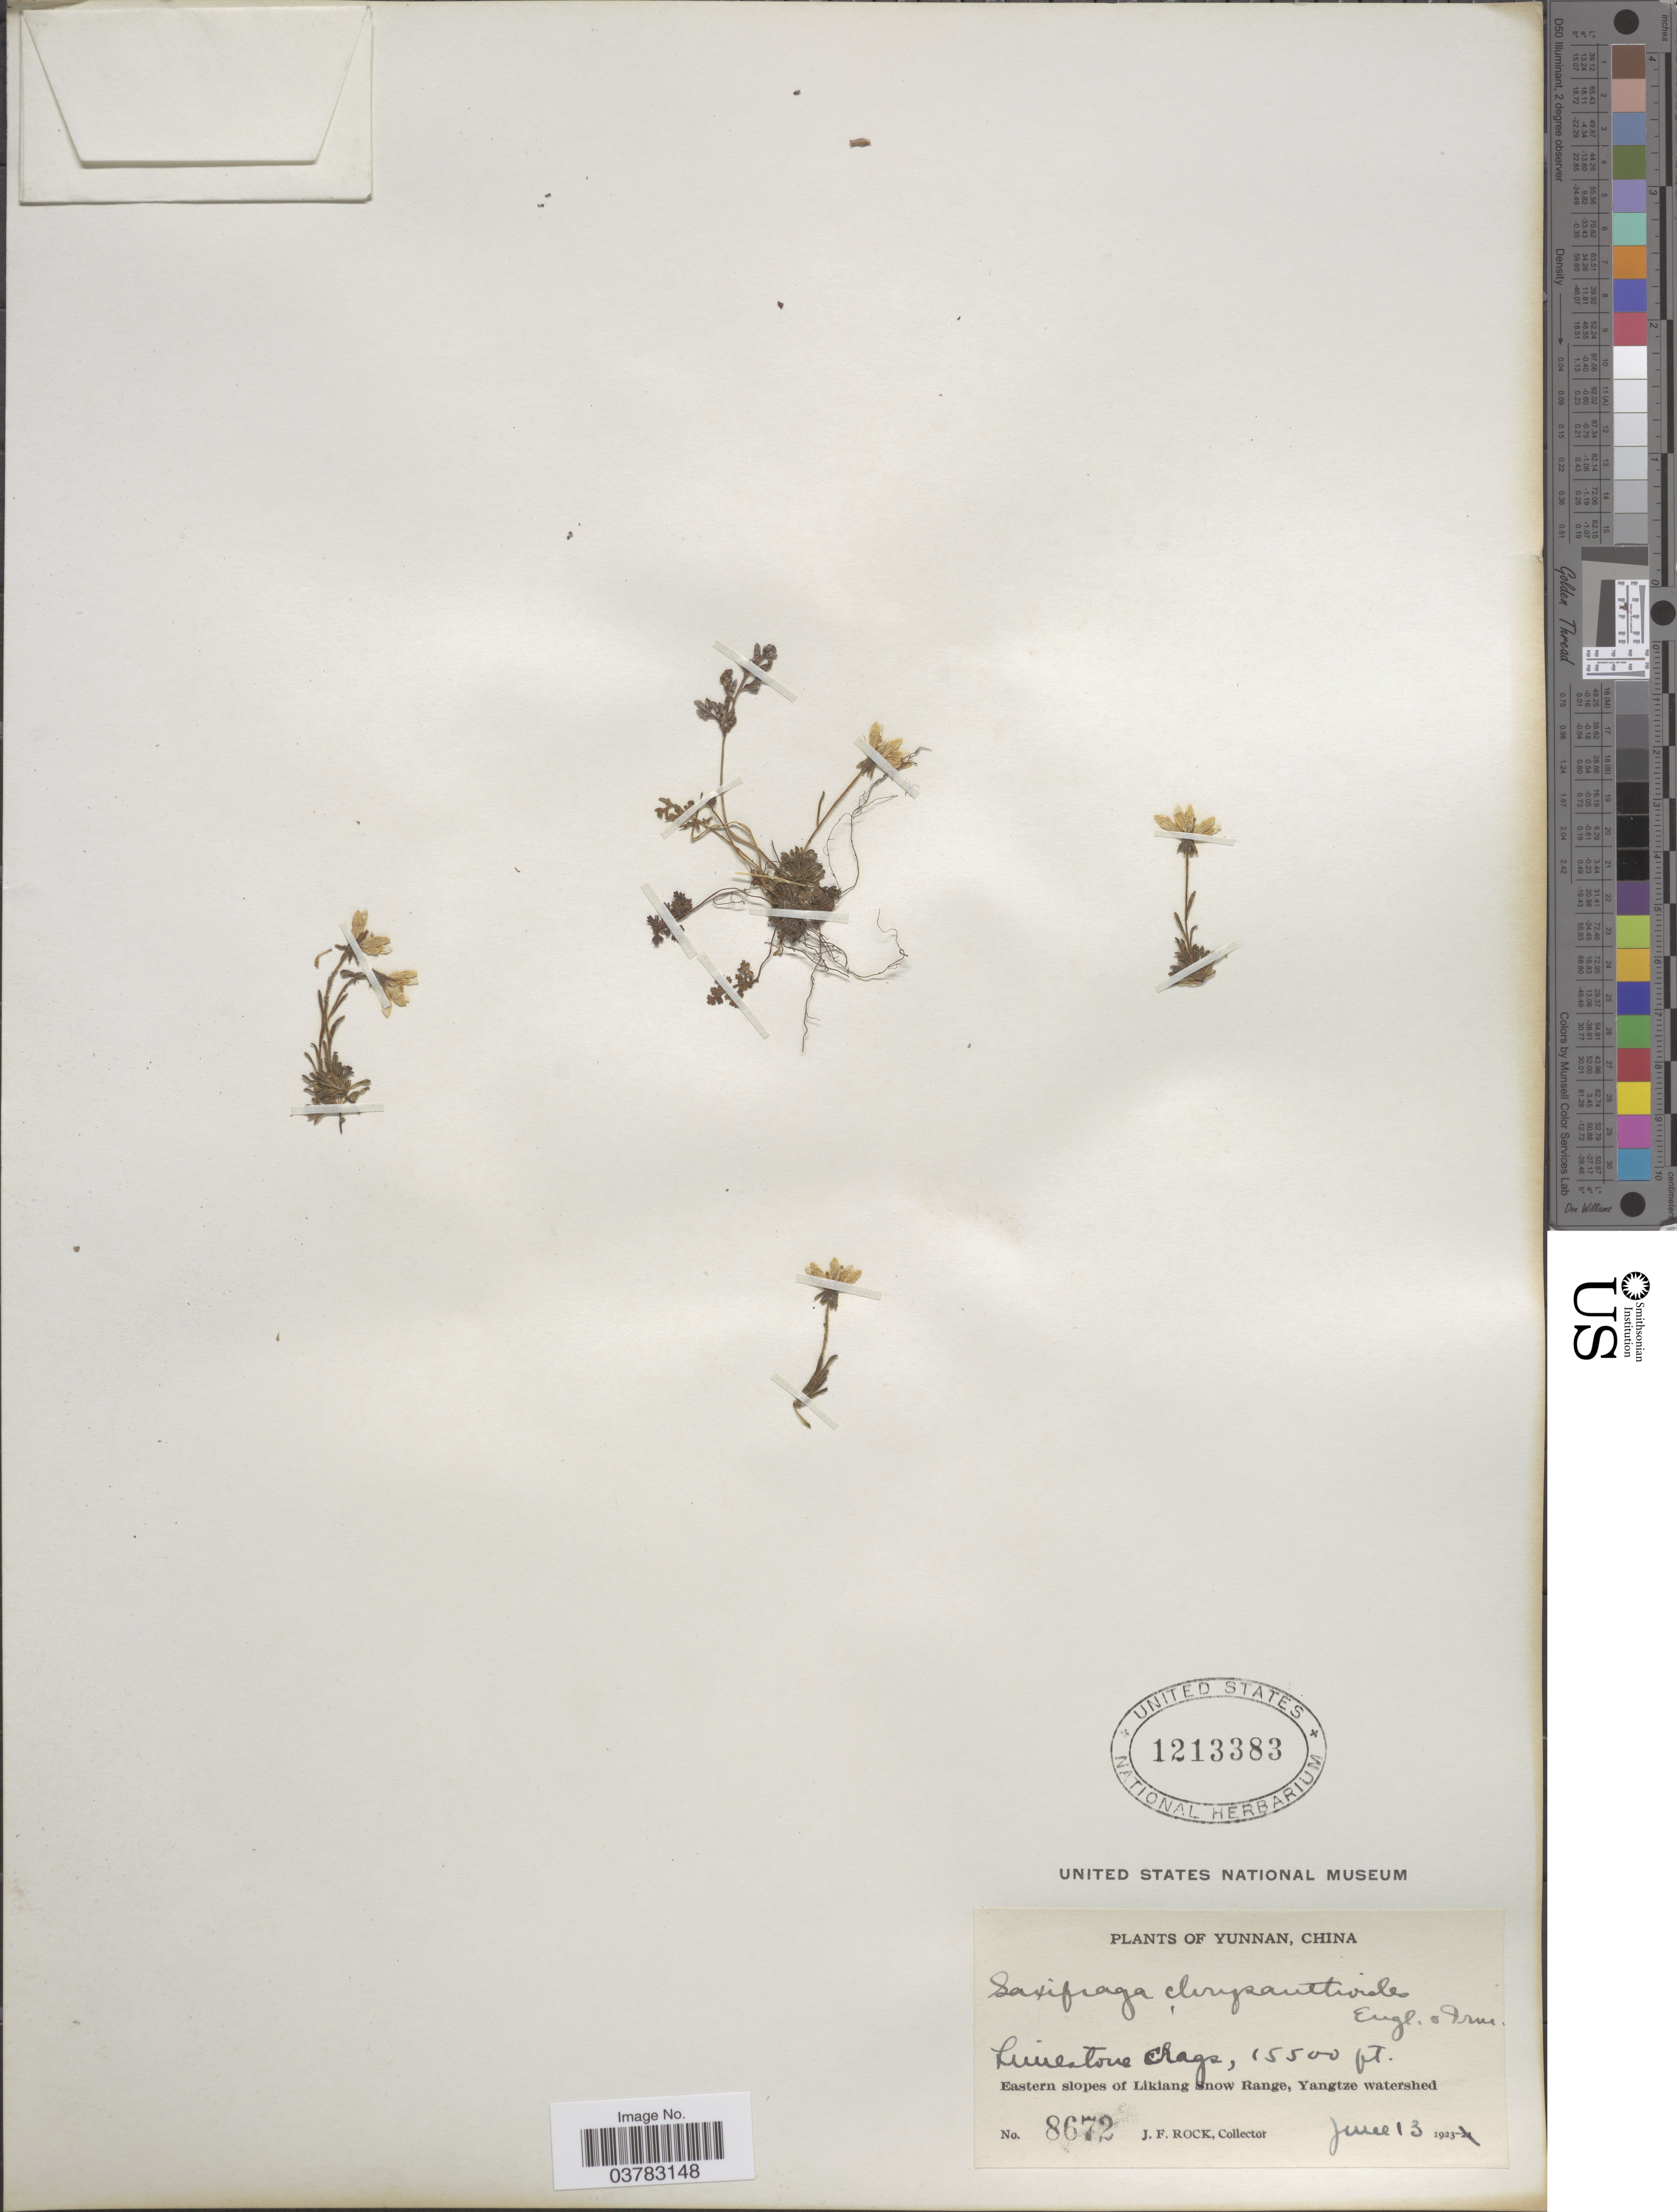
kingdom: Plantae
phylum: Tracheophyta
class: Magnoliopsida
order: Saxifragales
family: Saxifragaceae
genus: Saxifraga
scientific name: Saxifraga chrysanthoides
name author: Engl. & Irmsch.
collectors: J. Rock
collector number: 8672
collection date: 1923-06-13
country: China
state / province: Yunnan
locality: Eastern slopes of Likiang Snow Range, Yangtze watershed.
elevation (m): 4724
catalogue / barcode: US 1213383